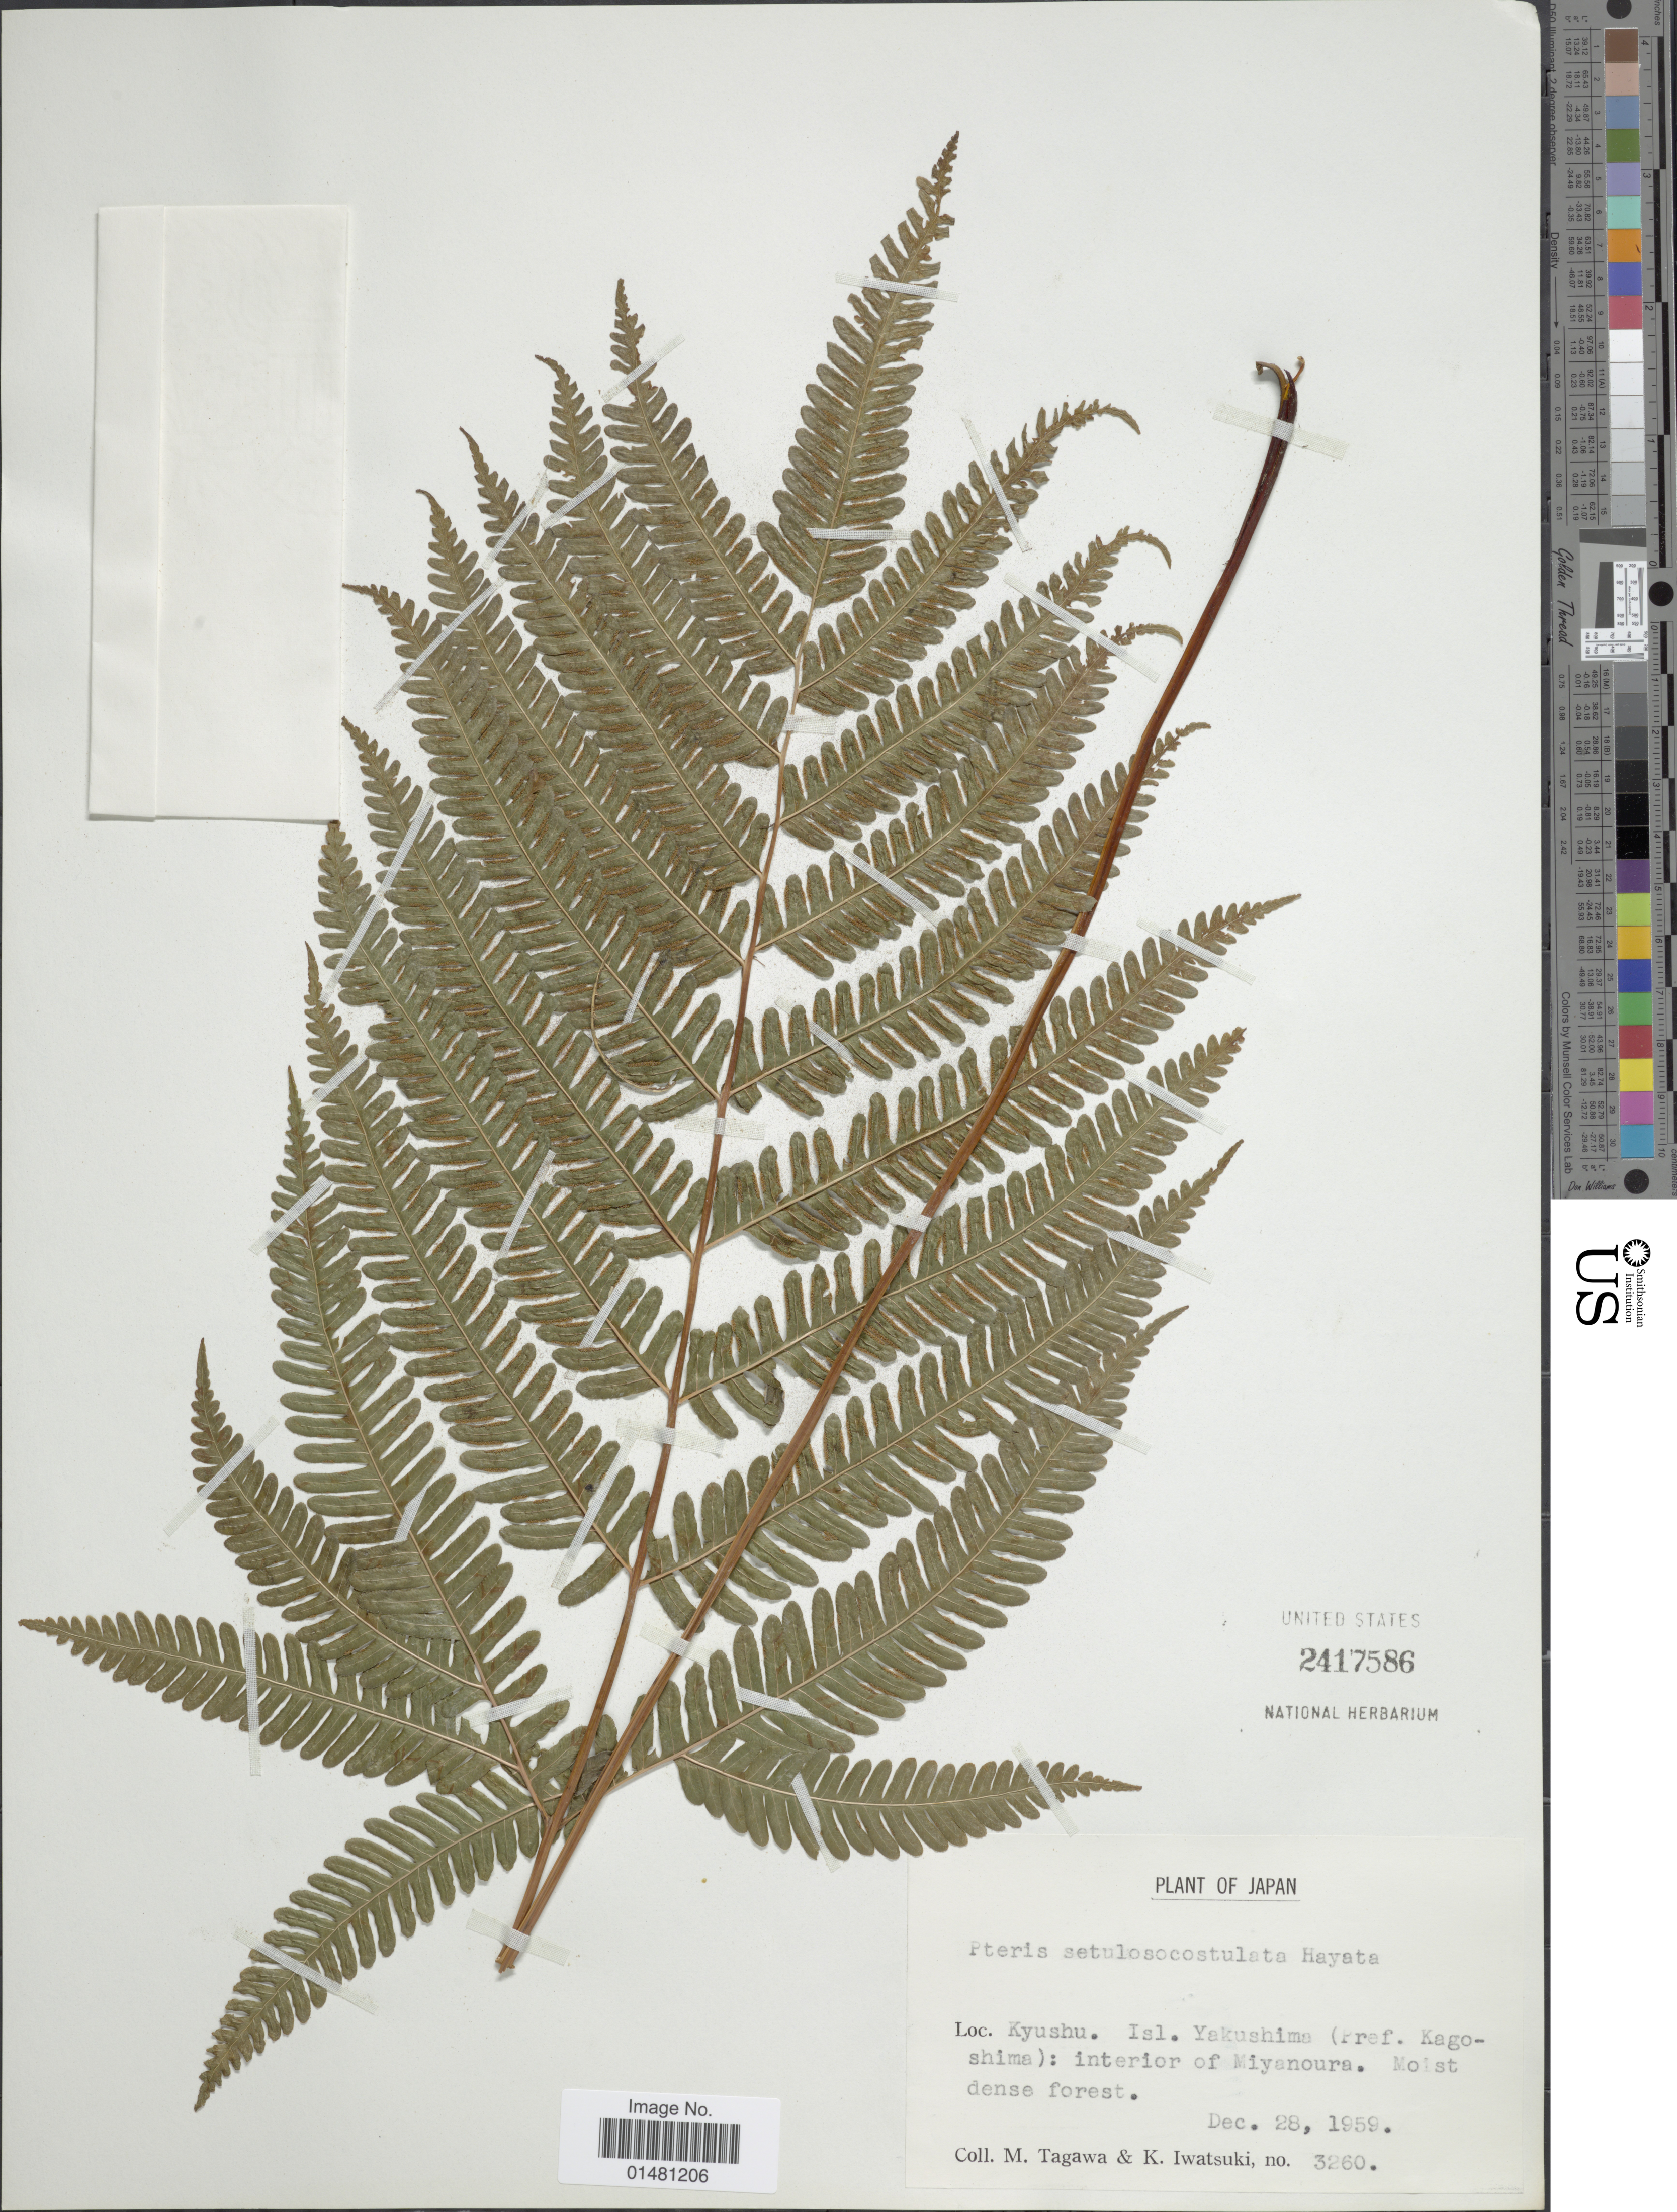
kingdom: Plantae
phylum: Tracheophyta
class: Polypodiopsida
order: Polypodiales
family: Pteridaceae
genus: Pteris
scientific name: Pteris setulosocostulata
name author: Hayata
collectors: M. Tagawa & K. Iwatsuki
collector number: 3260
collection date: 1959-12-28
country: Japan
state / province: Kagosima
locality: Kyushu Isl. Yakushima (Pref. Kagoshima): interior of Miyanoura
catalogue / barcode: US 2417586